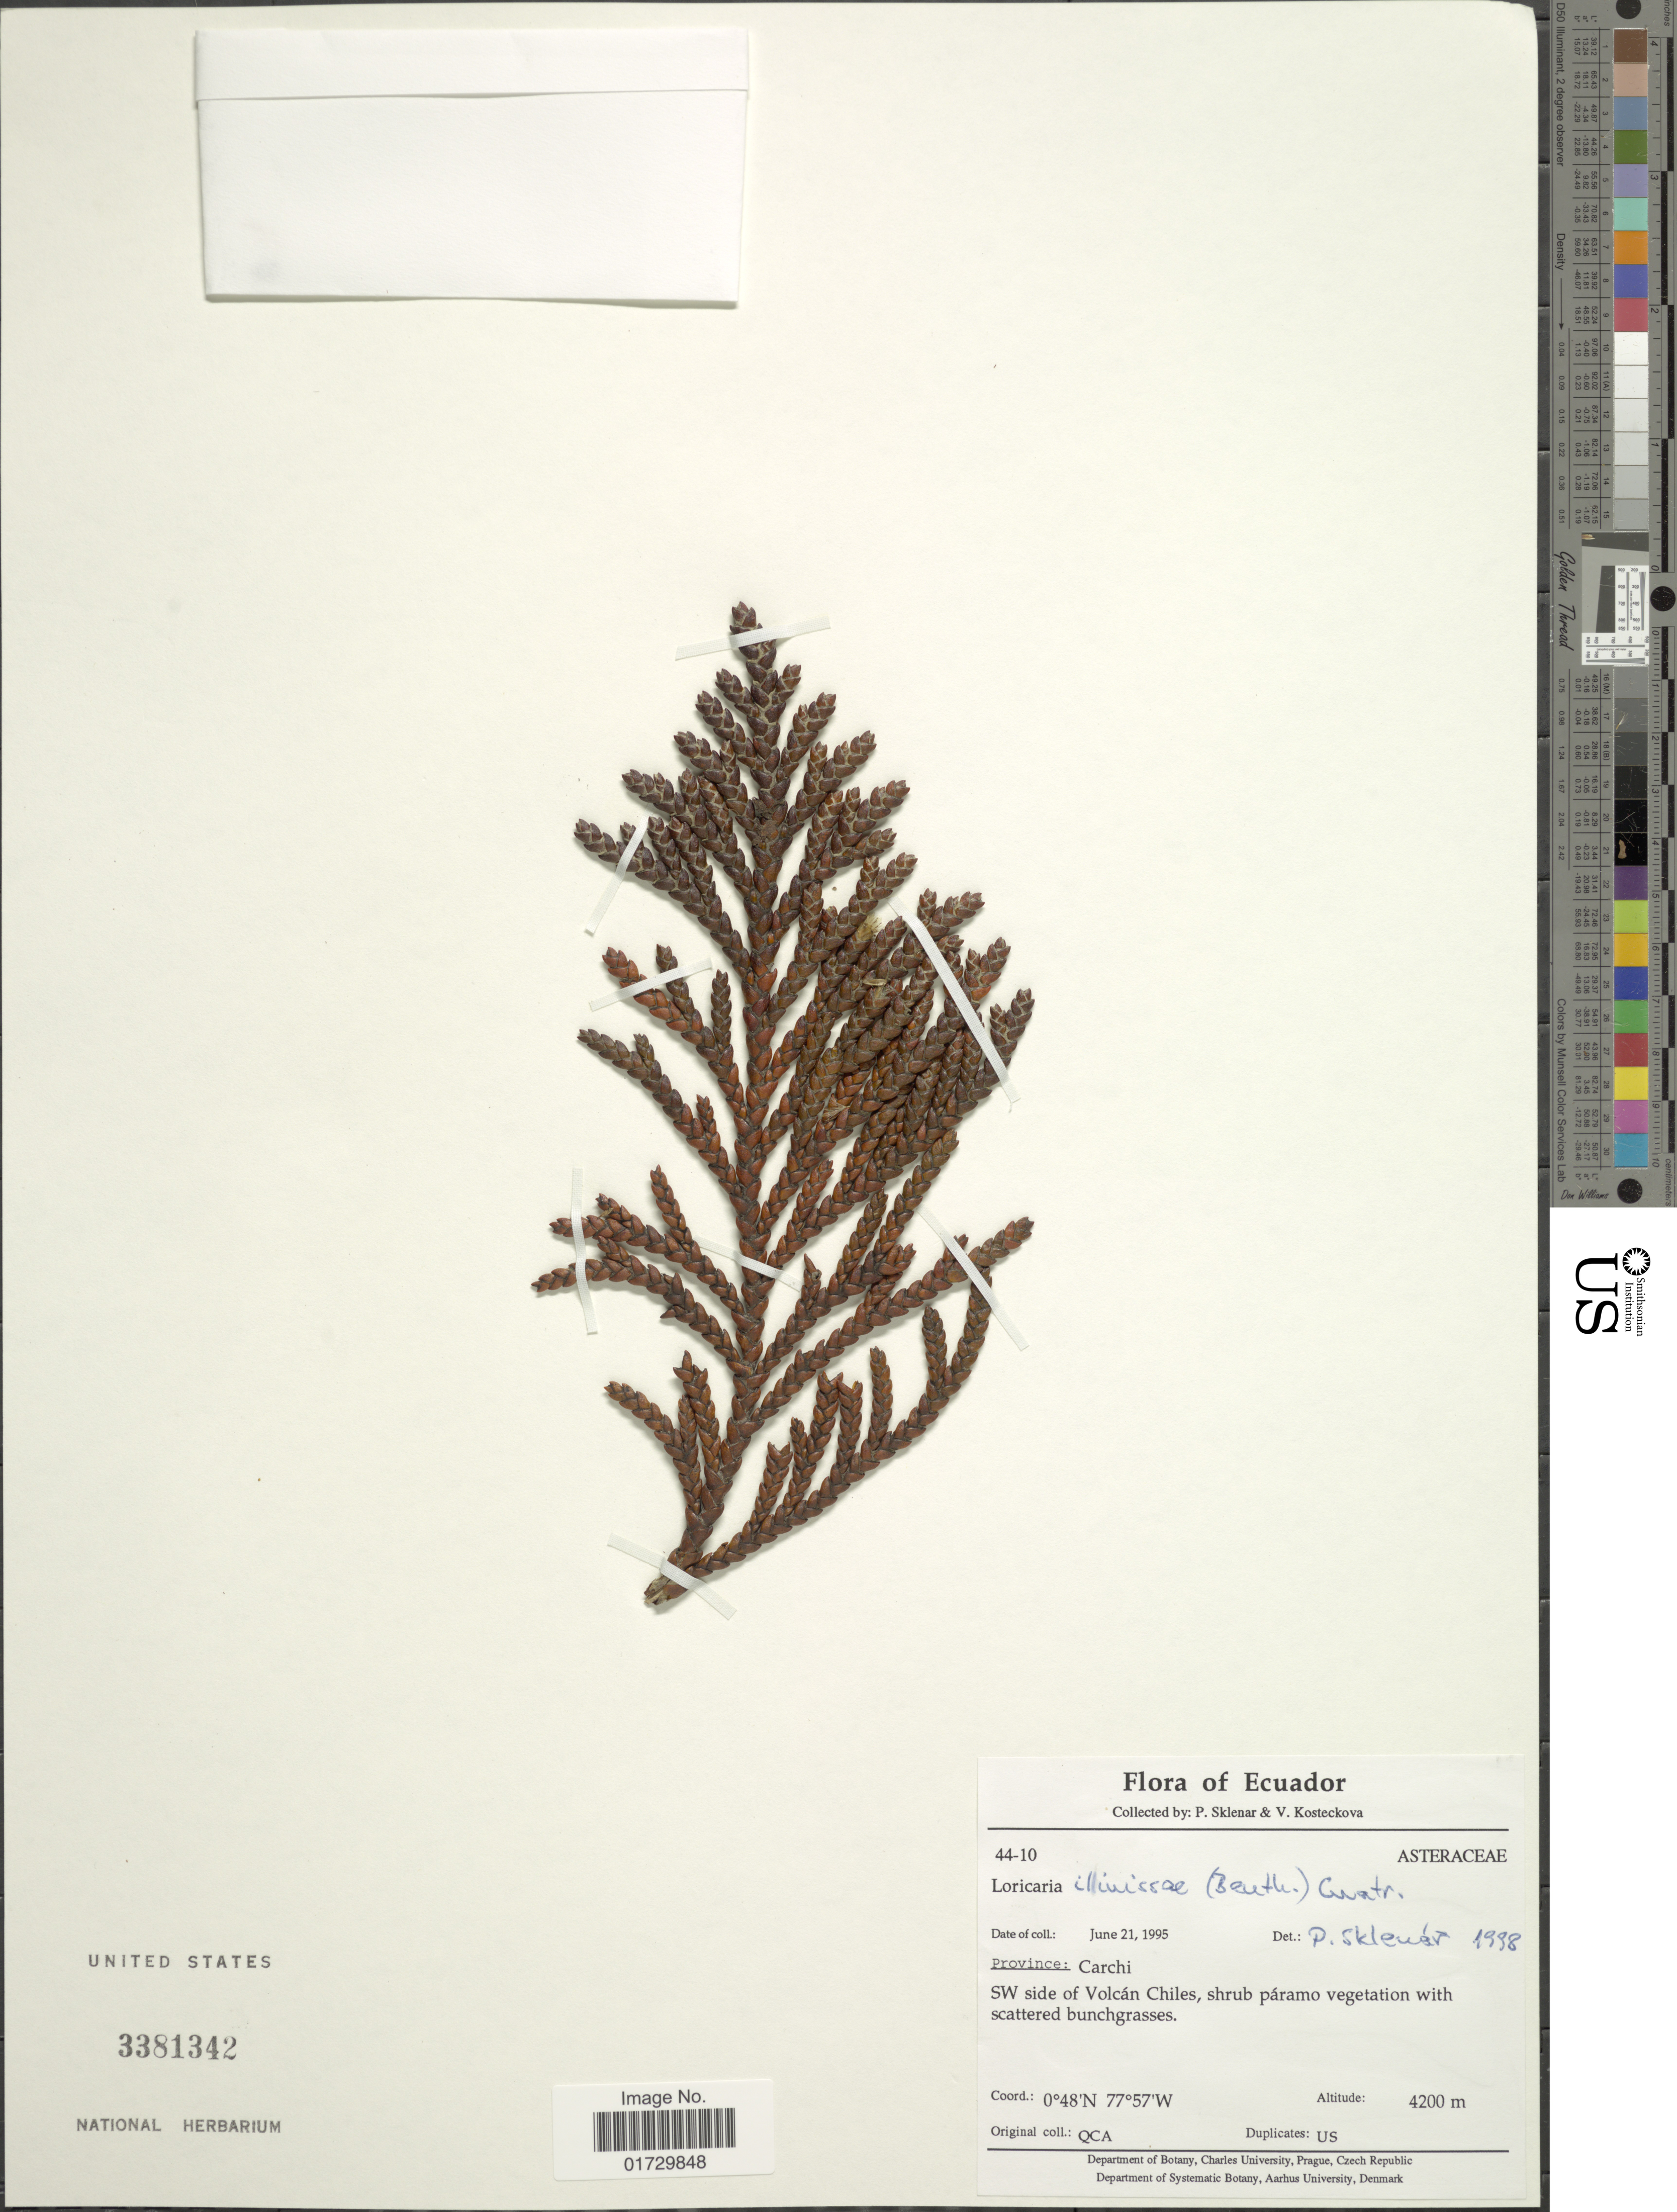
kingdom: Plantae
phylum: Tracheophyta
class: Magnoliopsida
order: Asterales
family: Asteraceae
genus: Loricaria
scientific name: Loricaria ilinissae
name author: (Benth.) Cuatrec.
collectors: P. Sklenár & V. Kosteckova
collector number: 44-10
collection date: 1995-06-21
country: Ecuador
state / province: Carchi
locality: SW side of Volcan Chiles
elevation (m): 4200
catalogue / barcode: US 3381342